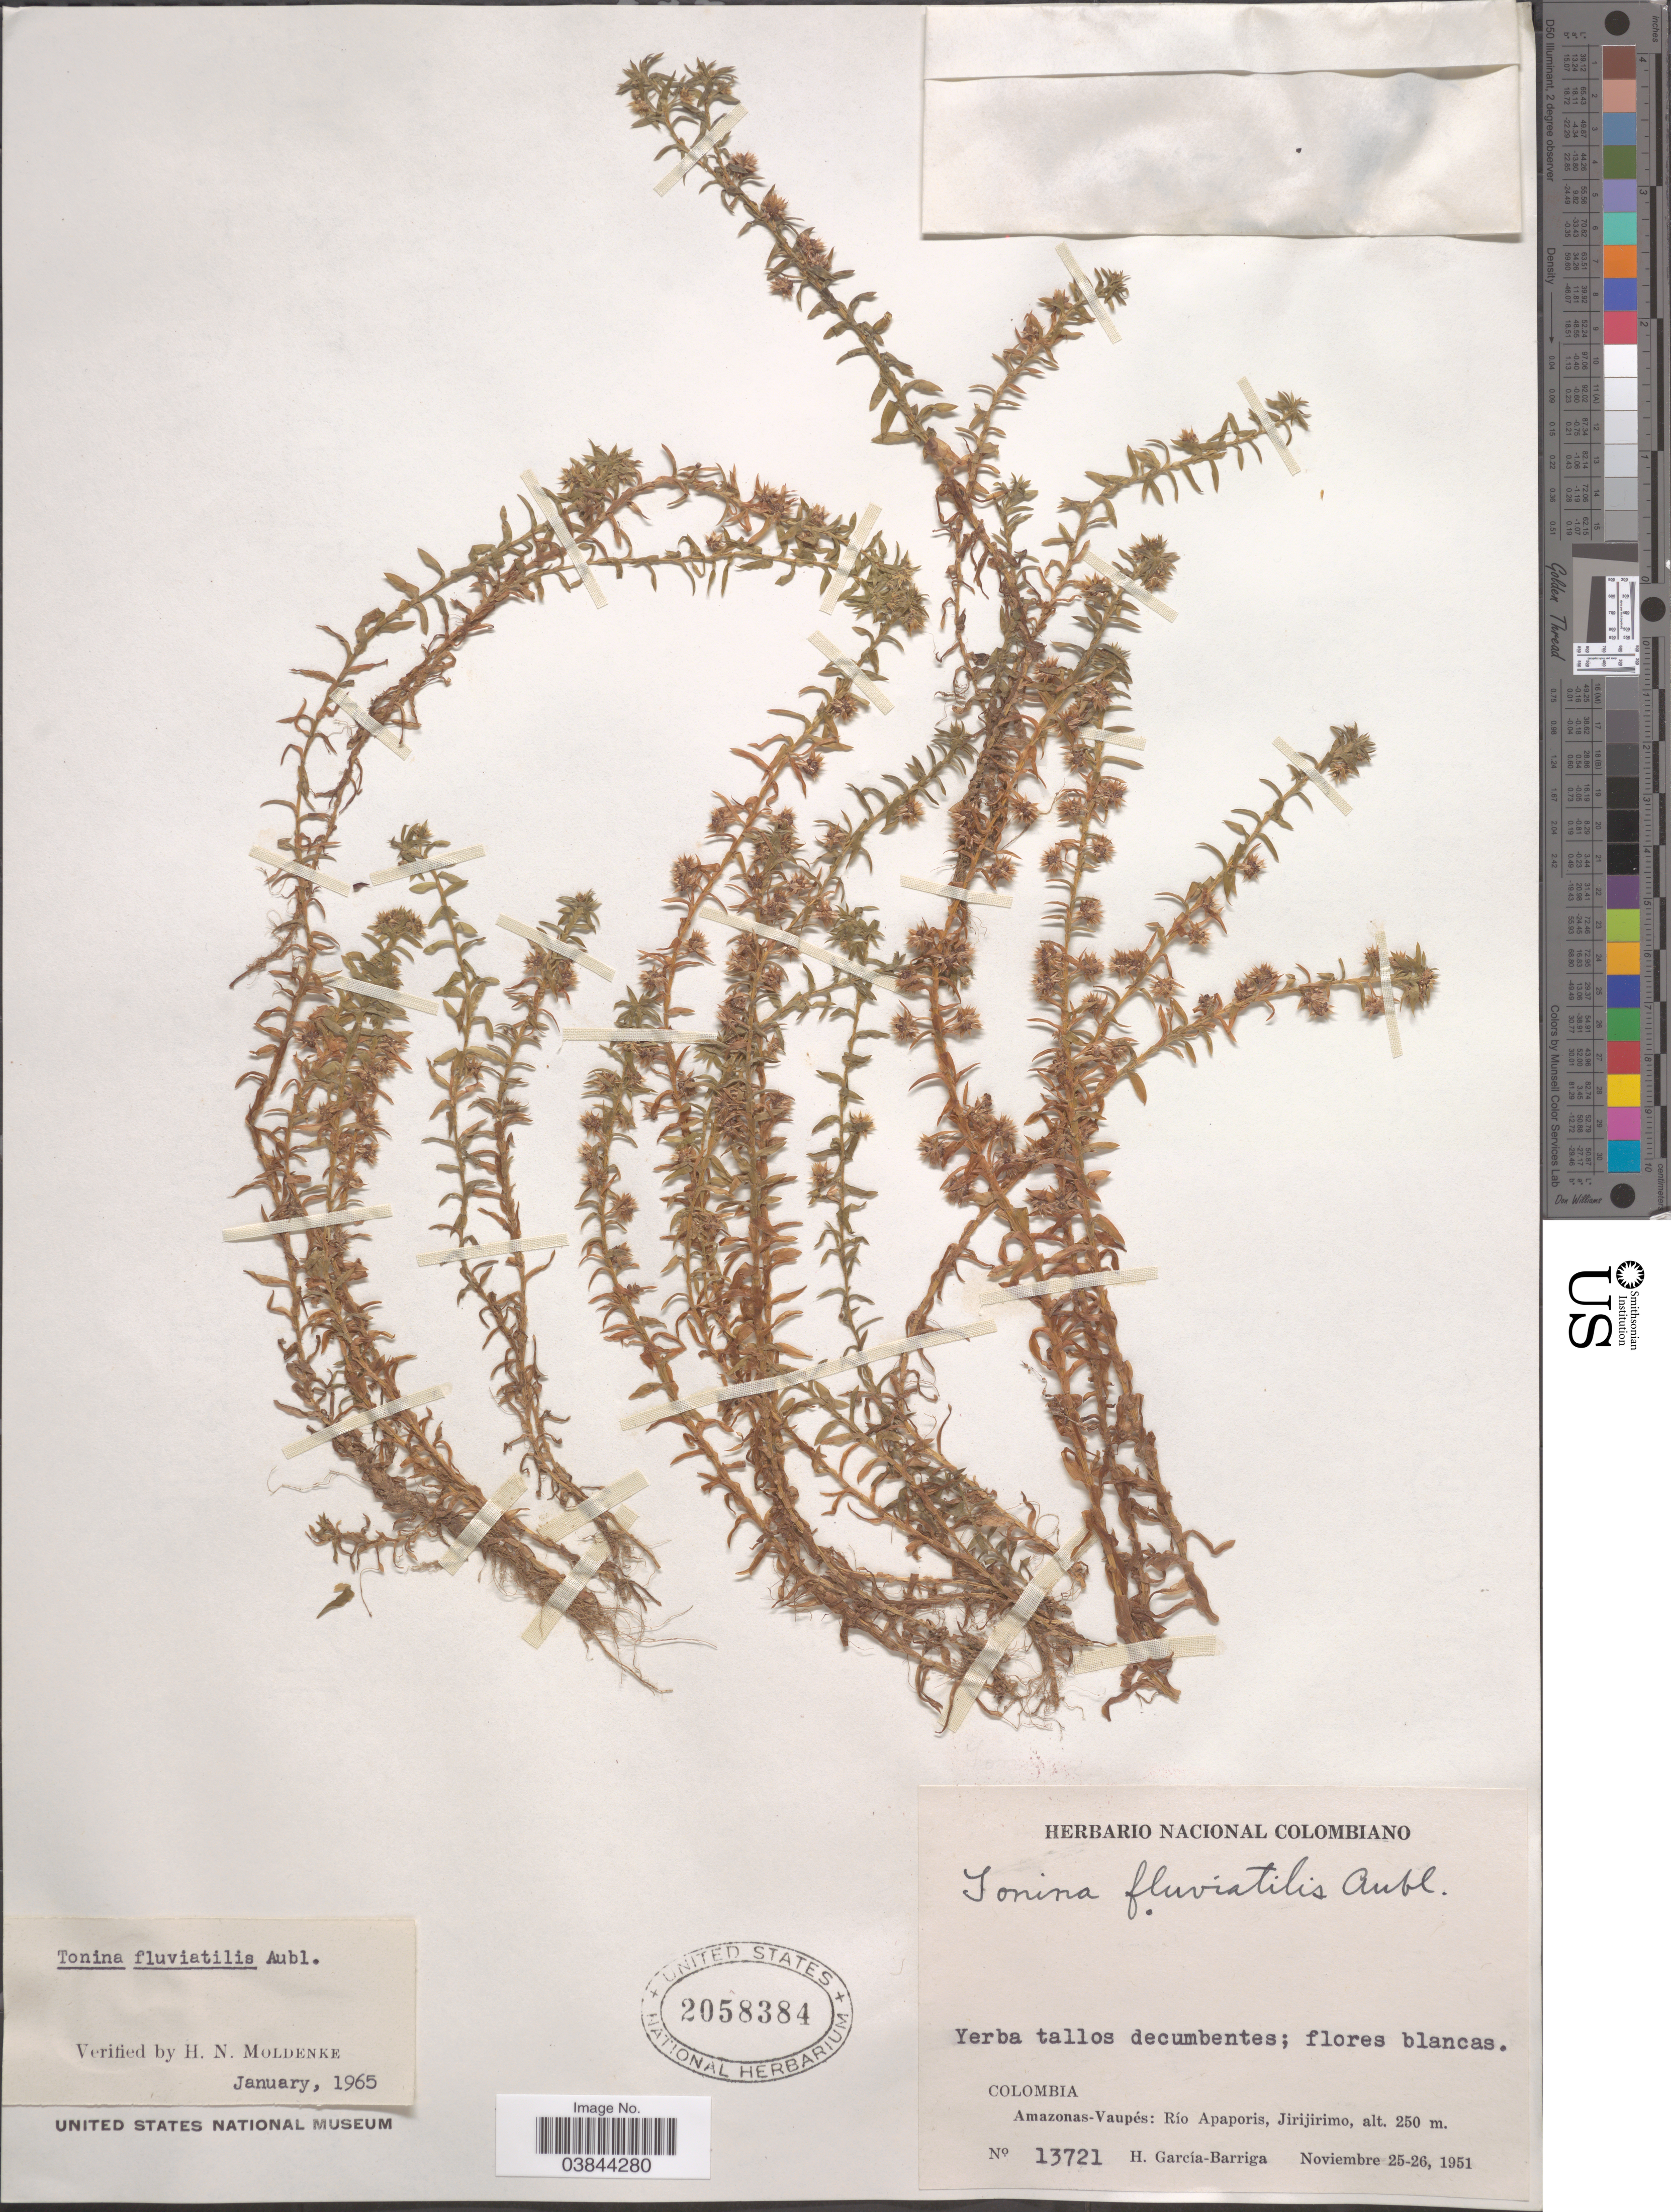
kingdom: Plantae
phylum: Tracheophyta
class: Liliopsida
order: Poales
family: Eriocaulaceae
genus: Tonina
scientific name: Tonina fluviatilis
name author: Aubl.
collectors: H. García Barriga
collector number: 13721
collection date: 1951-11-25/1951-11-26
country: Colombia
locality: Amazonas-Vaupés: Río Apaporis, Jirijirimo.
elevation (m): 250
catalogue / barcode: US 2058384